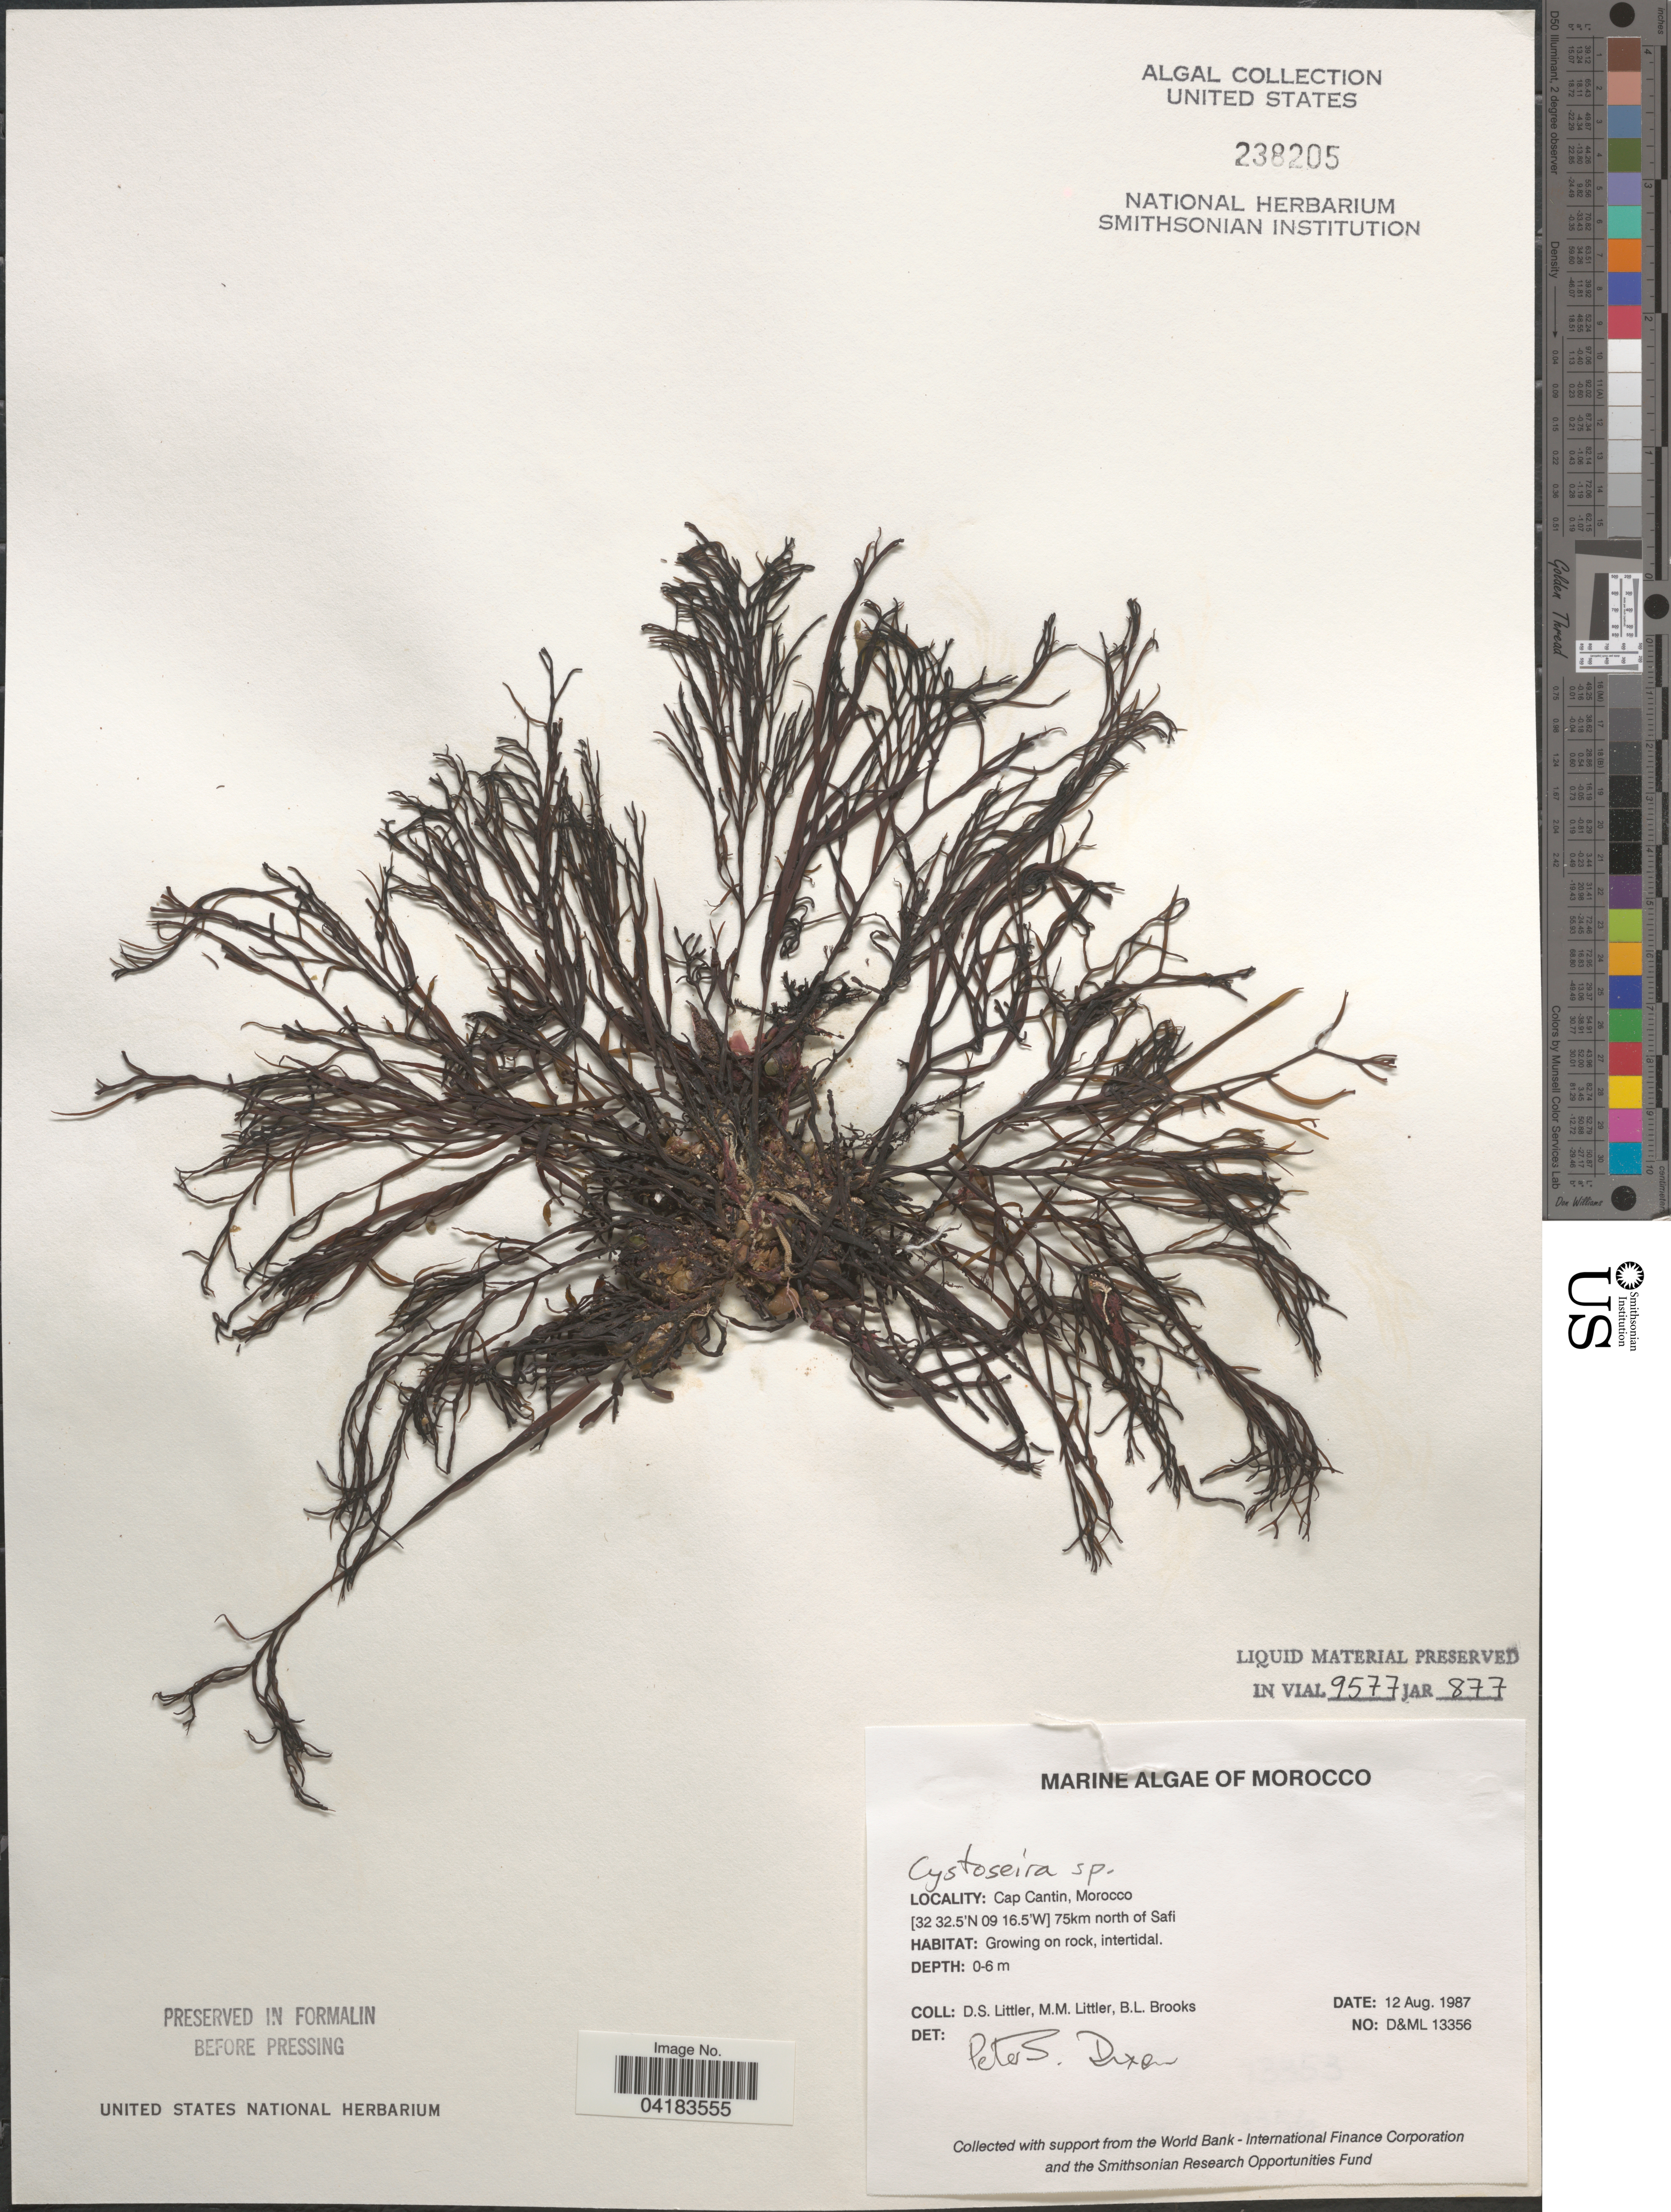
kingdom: Chromista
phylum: Ochrophyta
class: Phaeophyceae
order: Fucales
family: Sargassaceae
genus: Cystoseira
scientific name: Cystoseira sp.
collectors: D. S. Littler & B. Brooks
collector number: D&ML13356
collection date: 1987-08-12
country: Morocco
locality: Cap Cantin. 75km north of Safi.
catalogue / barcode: US 238205